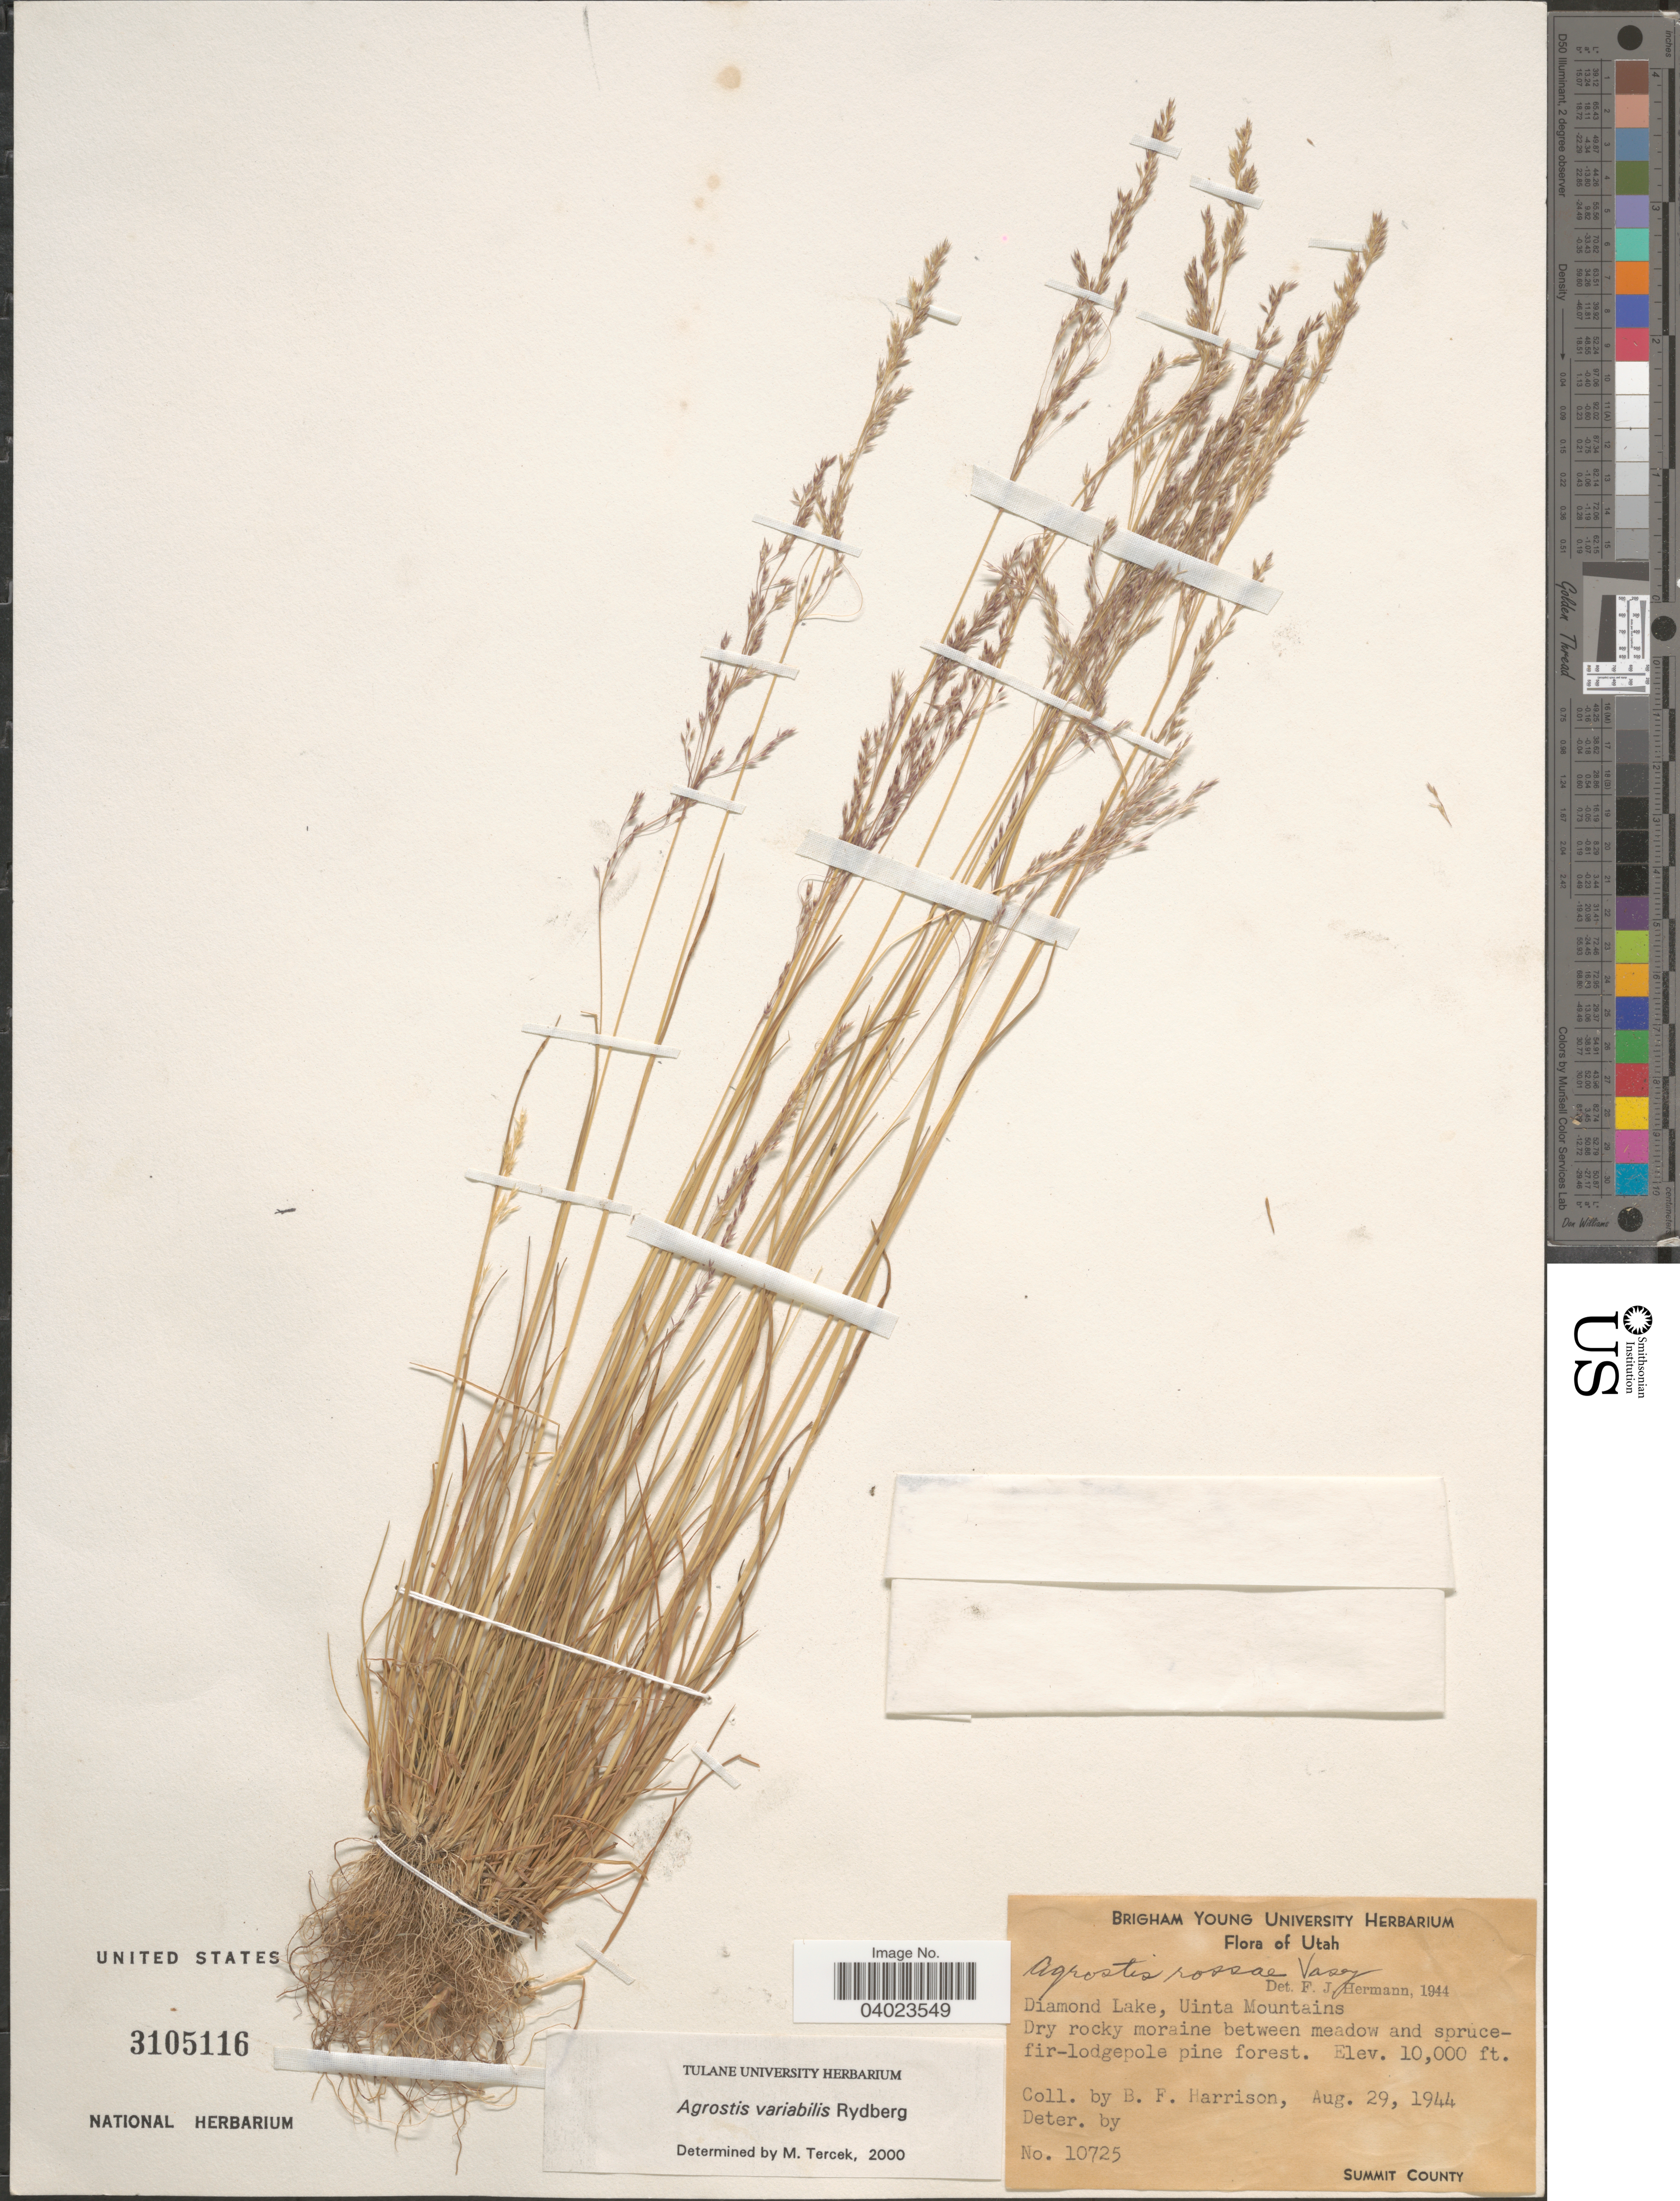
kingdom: Plantae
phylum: Tracheophyta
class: Liliopsida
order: Poales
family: Poaceae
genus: Agrostis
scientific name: Agrostis variabilis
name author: Rydb.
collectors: B. F. Harrison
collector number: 10725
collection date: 1944-08-29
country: United States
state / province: Utah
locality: Diamond Lake, Uinta Mountains. Summit County.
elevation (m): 3048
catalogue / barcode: US 3105116